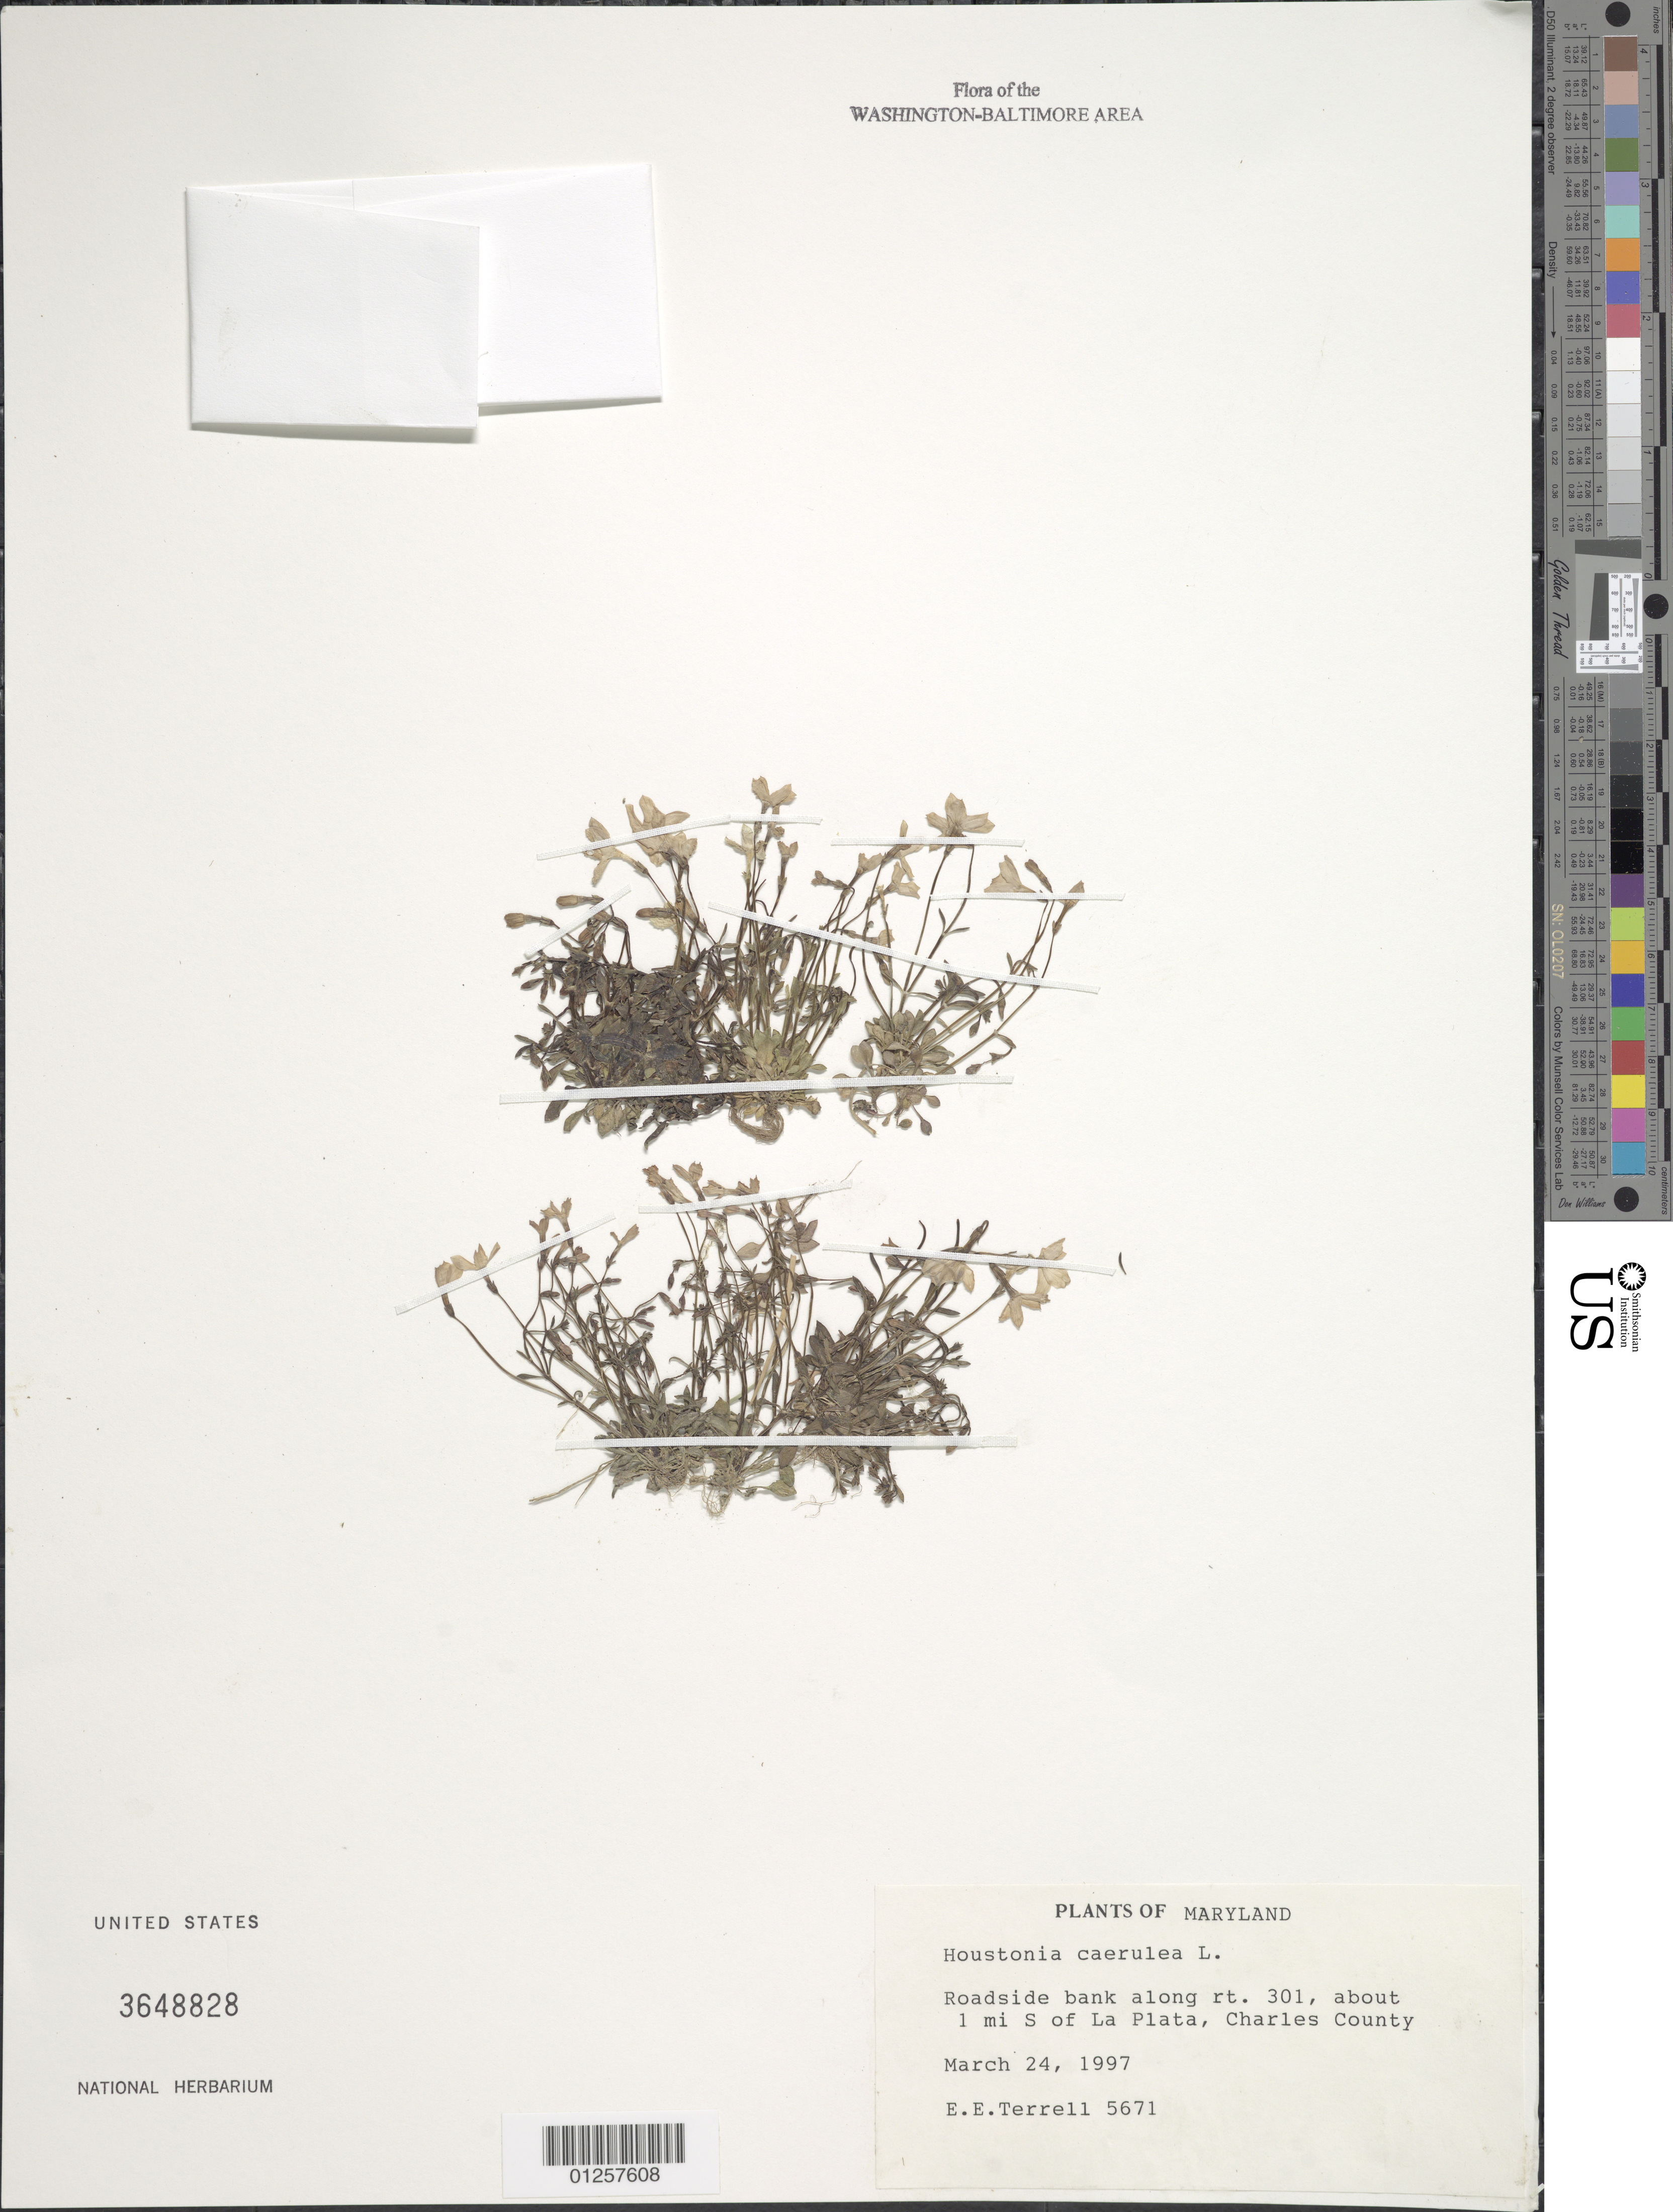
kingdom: Plantae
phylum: Tracheophyta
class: Magnoliopsida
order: Gentianales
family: Rubiaceae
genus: Houstonia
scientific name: Houstonia caerulea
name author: L.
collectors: E. E. Terrell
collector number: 5671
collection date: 1997-03-24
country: United States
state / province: Maryland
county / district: Howard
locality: Roadside bank along rt. 301, about 1 mi S of La Plata.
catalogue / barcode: US 3648828